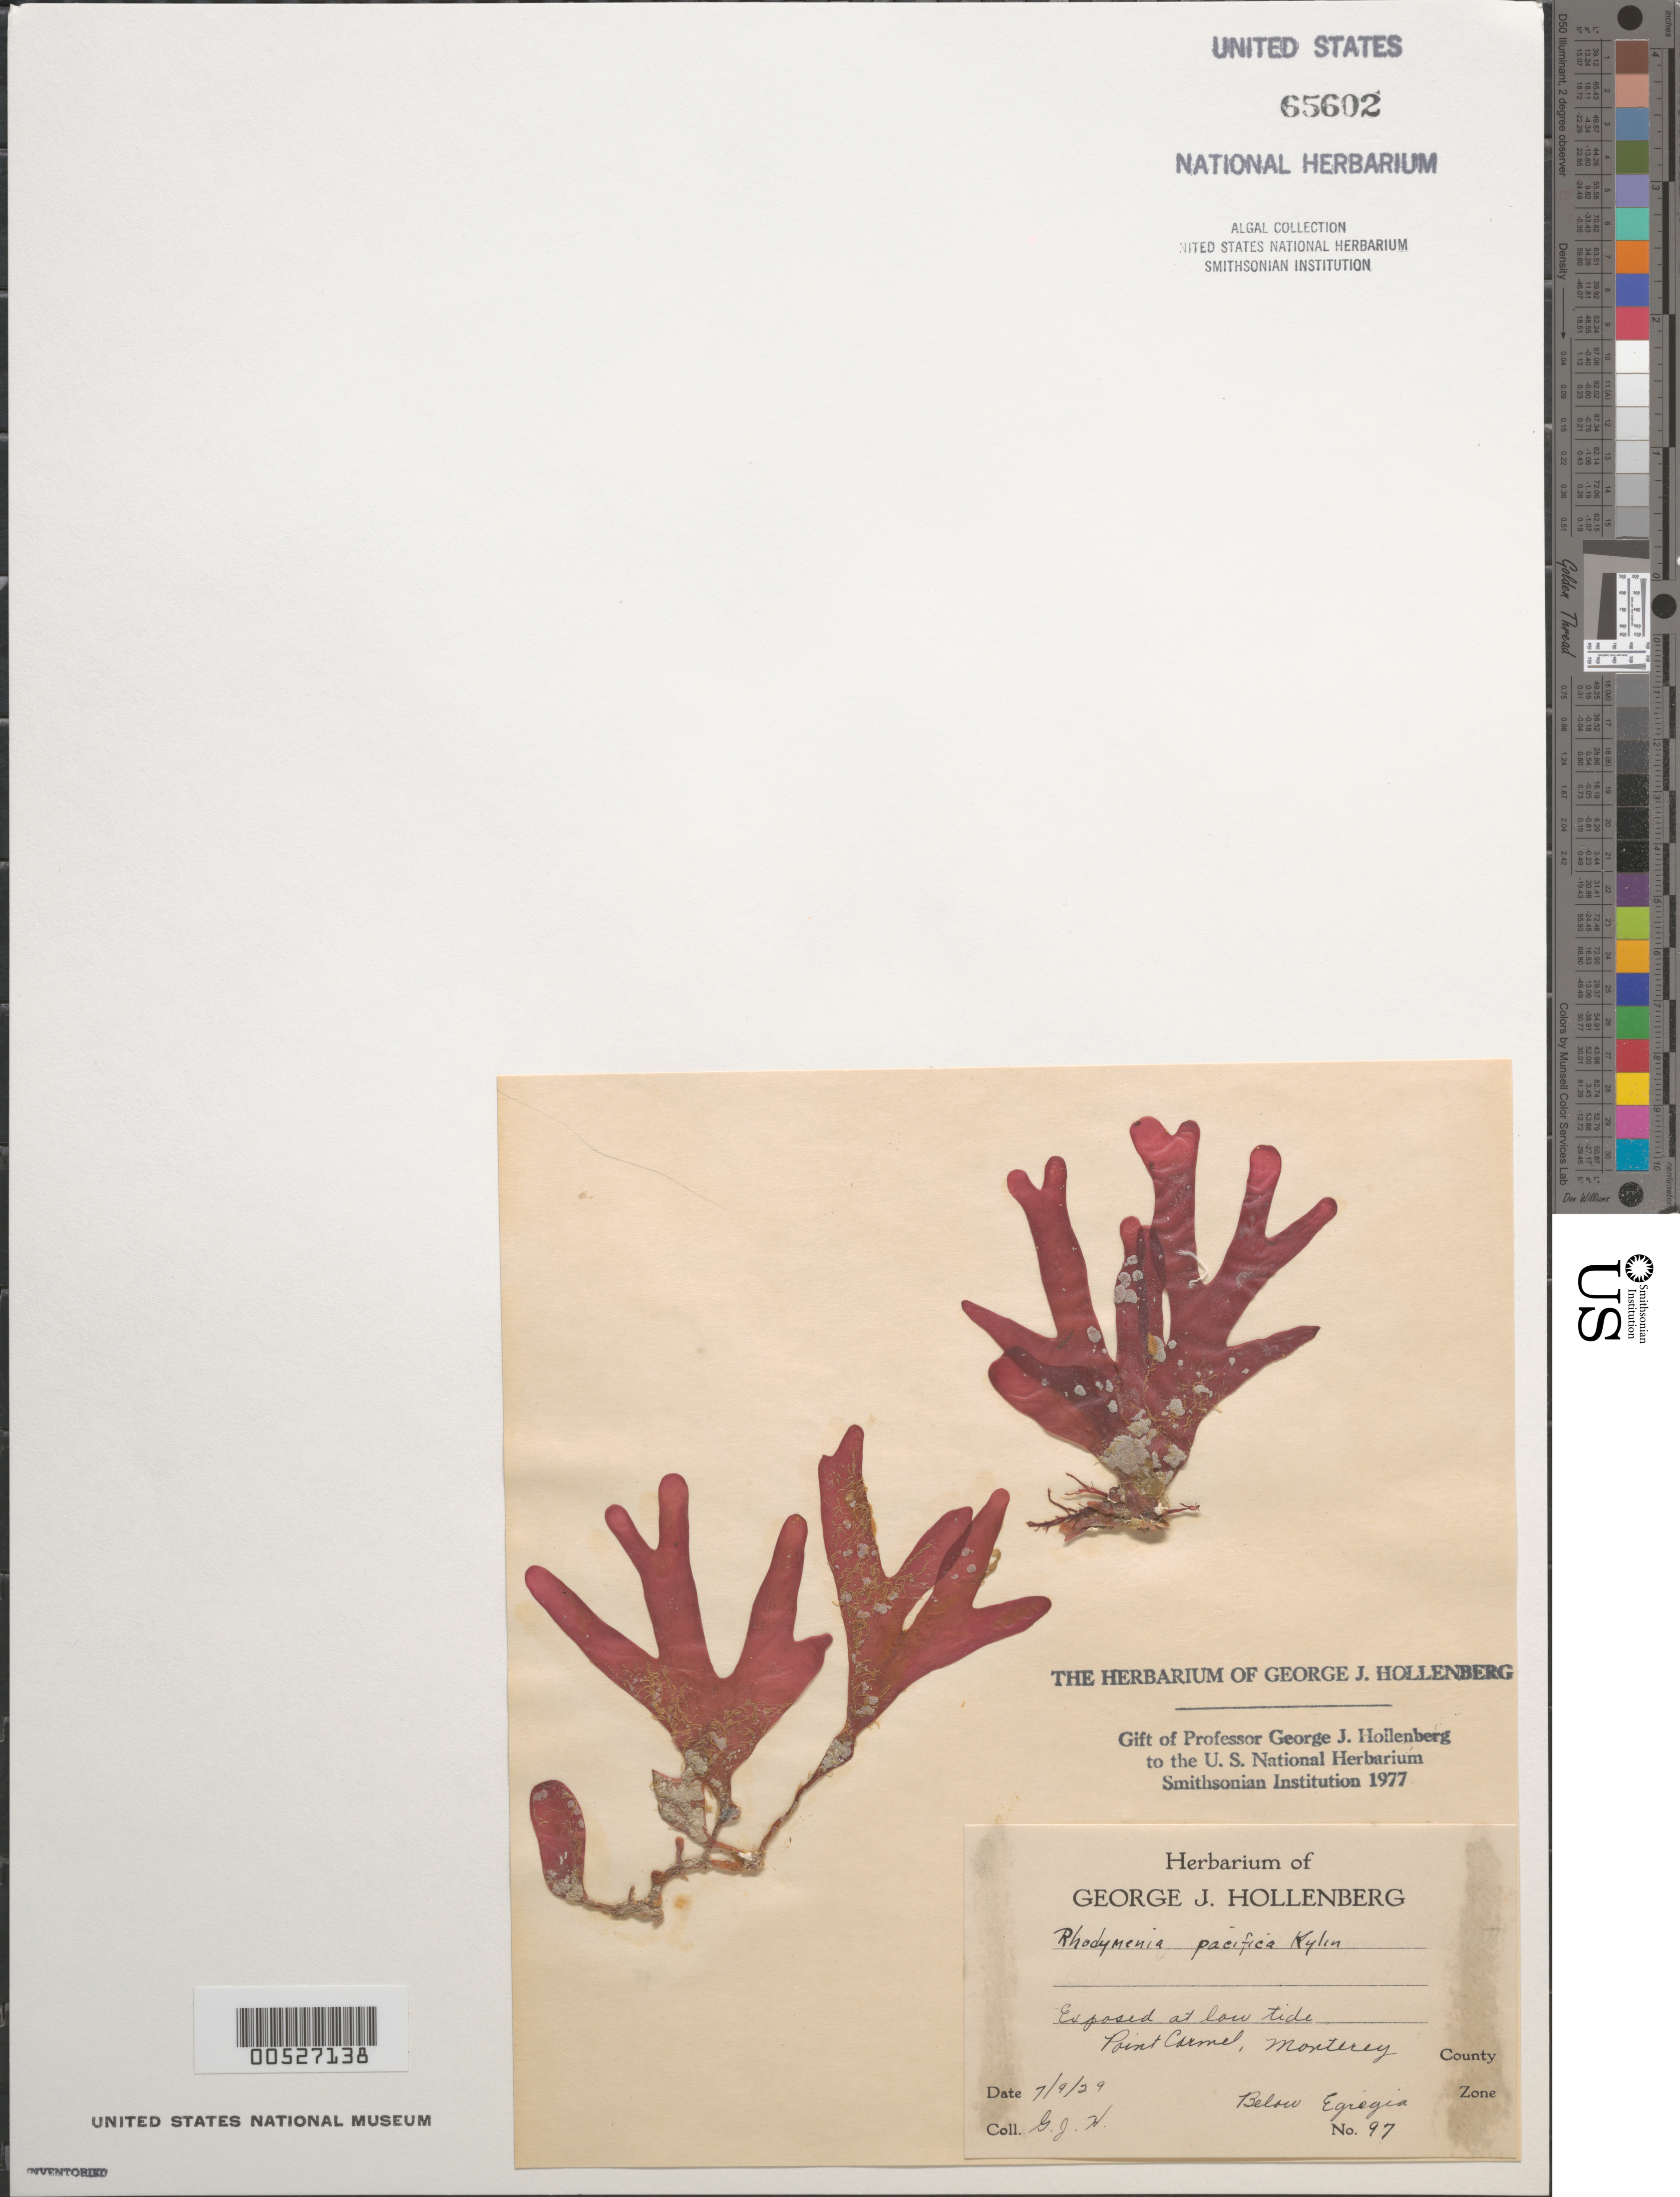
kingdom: Plantae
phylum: Rhodophyta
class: Florideophyceae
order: Rhodymeniales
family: Rhodymeniaceae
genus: Rhodymenia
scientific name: Rhodymenia pacifica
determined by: Hollenberg, George J.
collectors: G. Hollenberg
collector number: GJH 97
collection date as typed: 09 Jul 1929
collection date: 1929-07-09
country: United States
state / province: California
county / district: Monterey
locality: Point Carmel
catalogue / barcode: US 65602